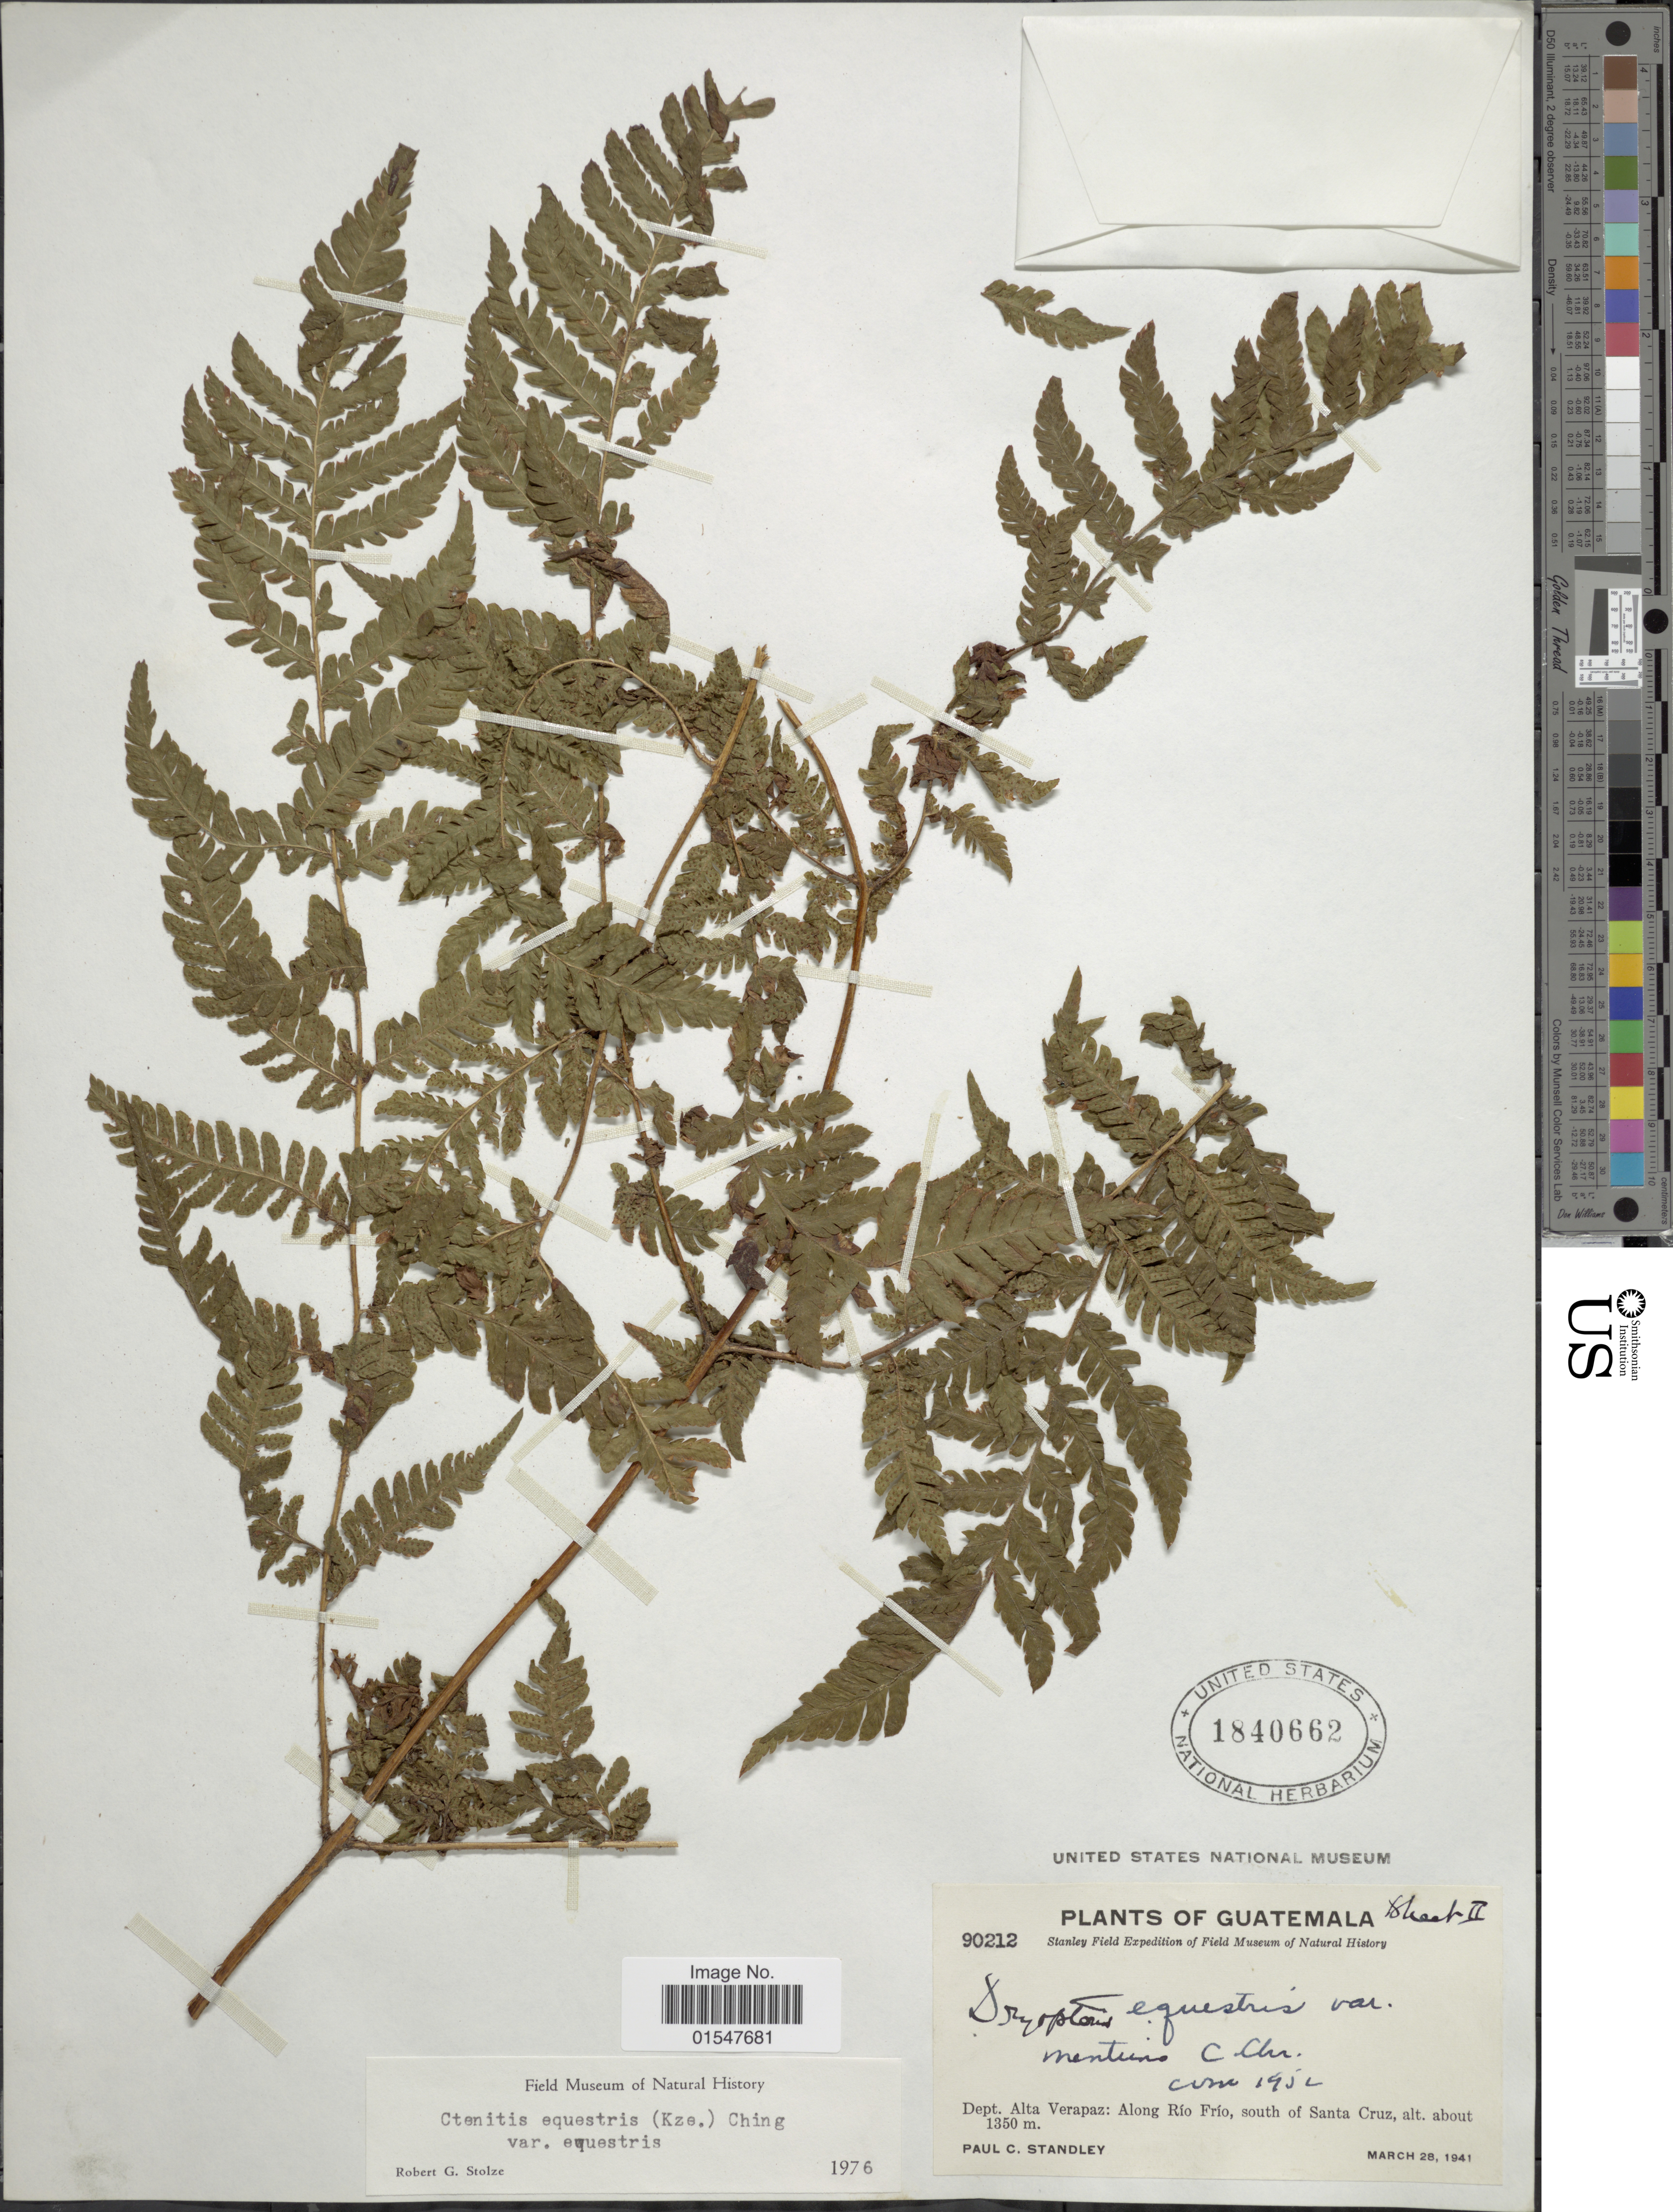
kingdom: Plantae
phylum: Tracheophyta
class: Polypodiopsida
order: Polypodiales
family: Dryopteridaceae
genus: Ctenitis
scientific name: Ctenitis equestris var. equestris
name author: (Kunze) Ching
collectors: P. C. Standley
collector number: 90212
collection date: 1941-03-28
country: Guatemala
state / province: Alta Verapaz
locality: Dept. Alta Verapaz: Along Rio Frio, south of Santa Cruz.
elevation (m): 1350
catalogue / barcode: US 1840662